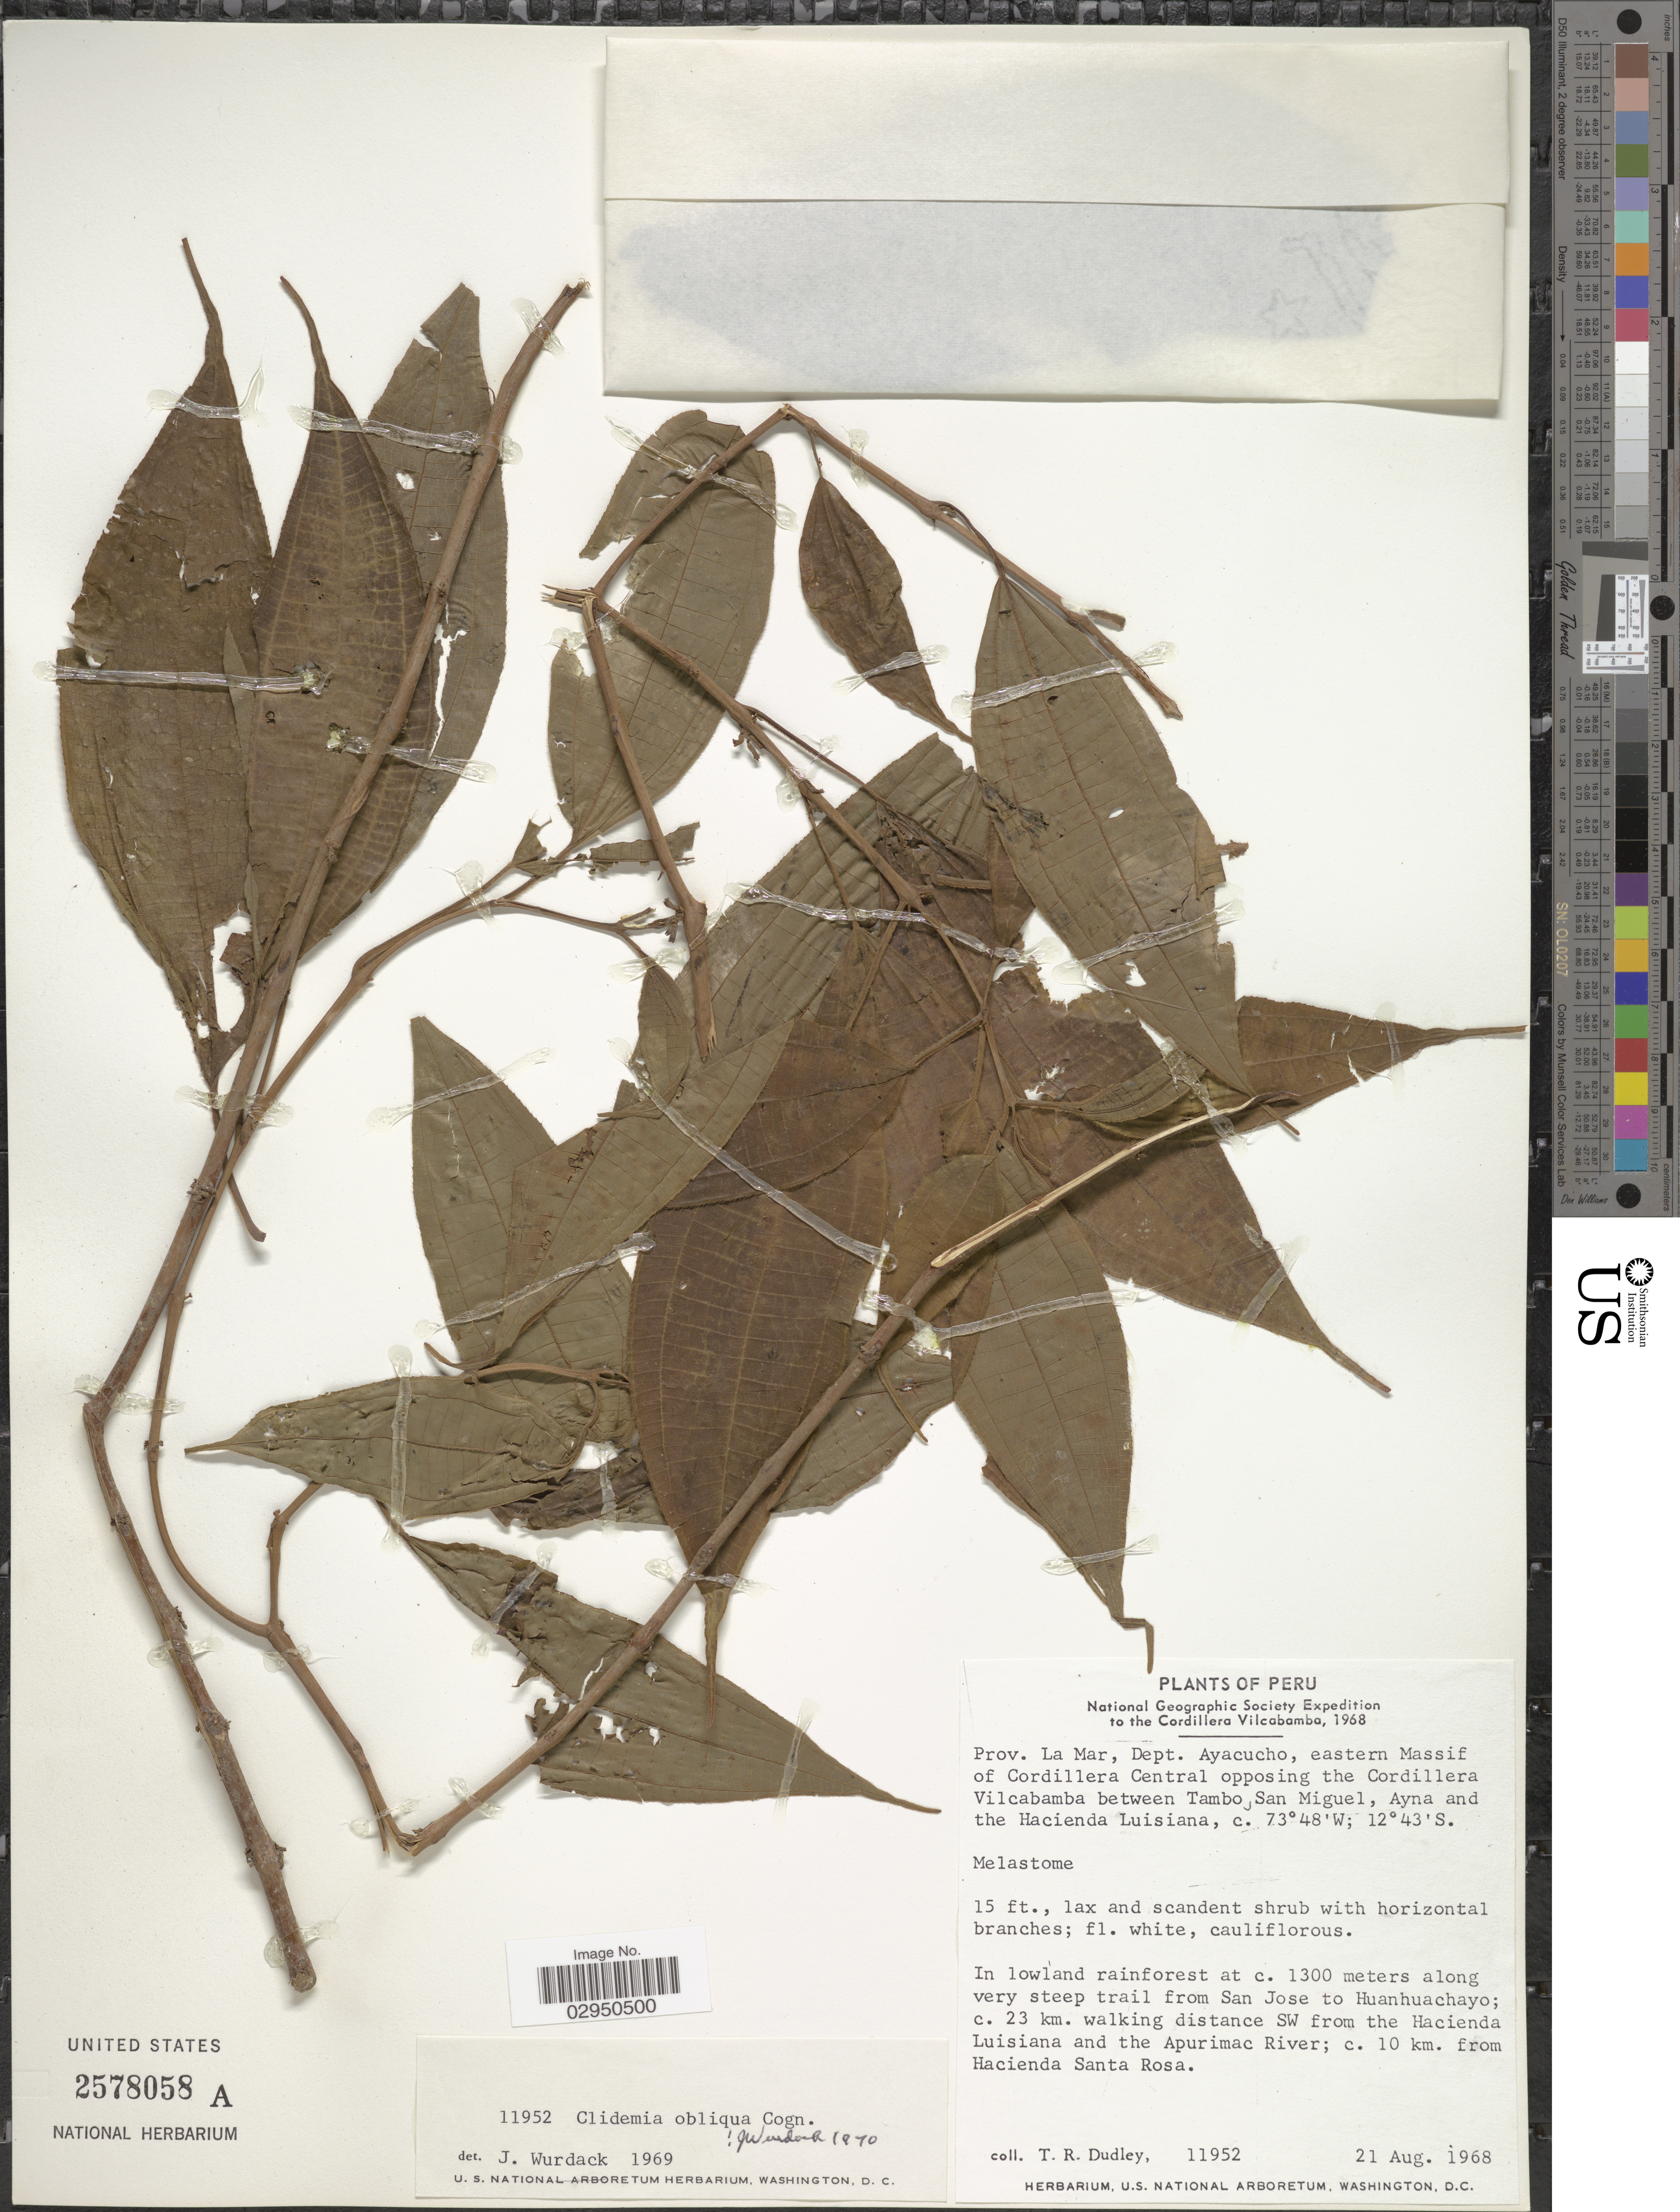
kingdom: Plantae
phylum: Tracheophyta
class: Magnoliopsida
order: Myrtales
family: Melastomataceae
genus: Clidemia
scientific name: Clidemia obliqua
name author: Cogn.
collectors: T. R. Dudley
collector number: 11952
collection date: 1968-08-21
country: Peru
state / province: Ayacucho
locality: Prov. La Mar, Dept. Ayacucho, eastern Massif of Cordillera Central opposing the Cordillera Vilcabamba between Tambo, San Miguel, Ayna and the Hacienda Luisiana. In lowland rainforest at c. 1300 meters along very steep trail from San Jose to Huanhuachayo; c. 23 km. walking distance SW from the Hacienda Luisiana and the Apurimac River; c. 10 km. from Hacienda Santa Rosa.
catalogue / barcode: US 2578058A